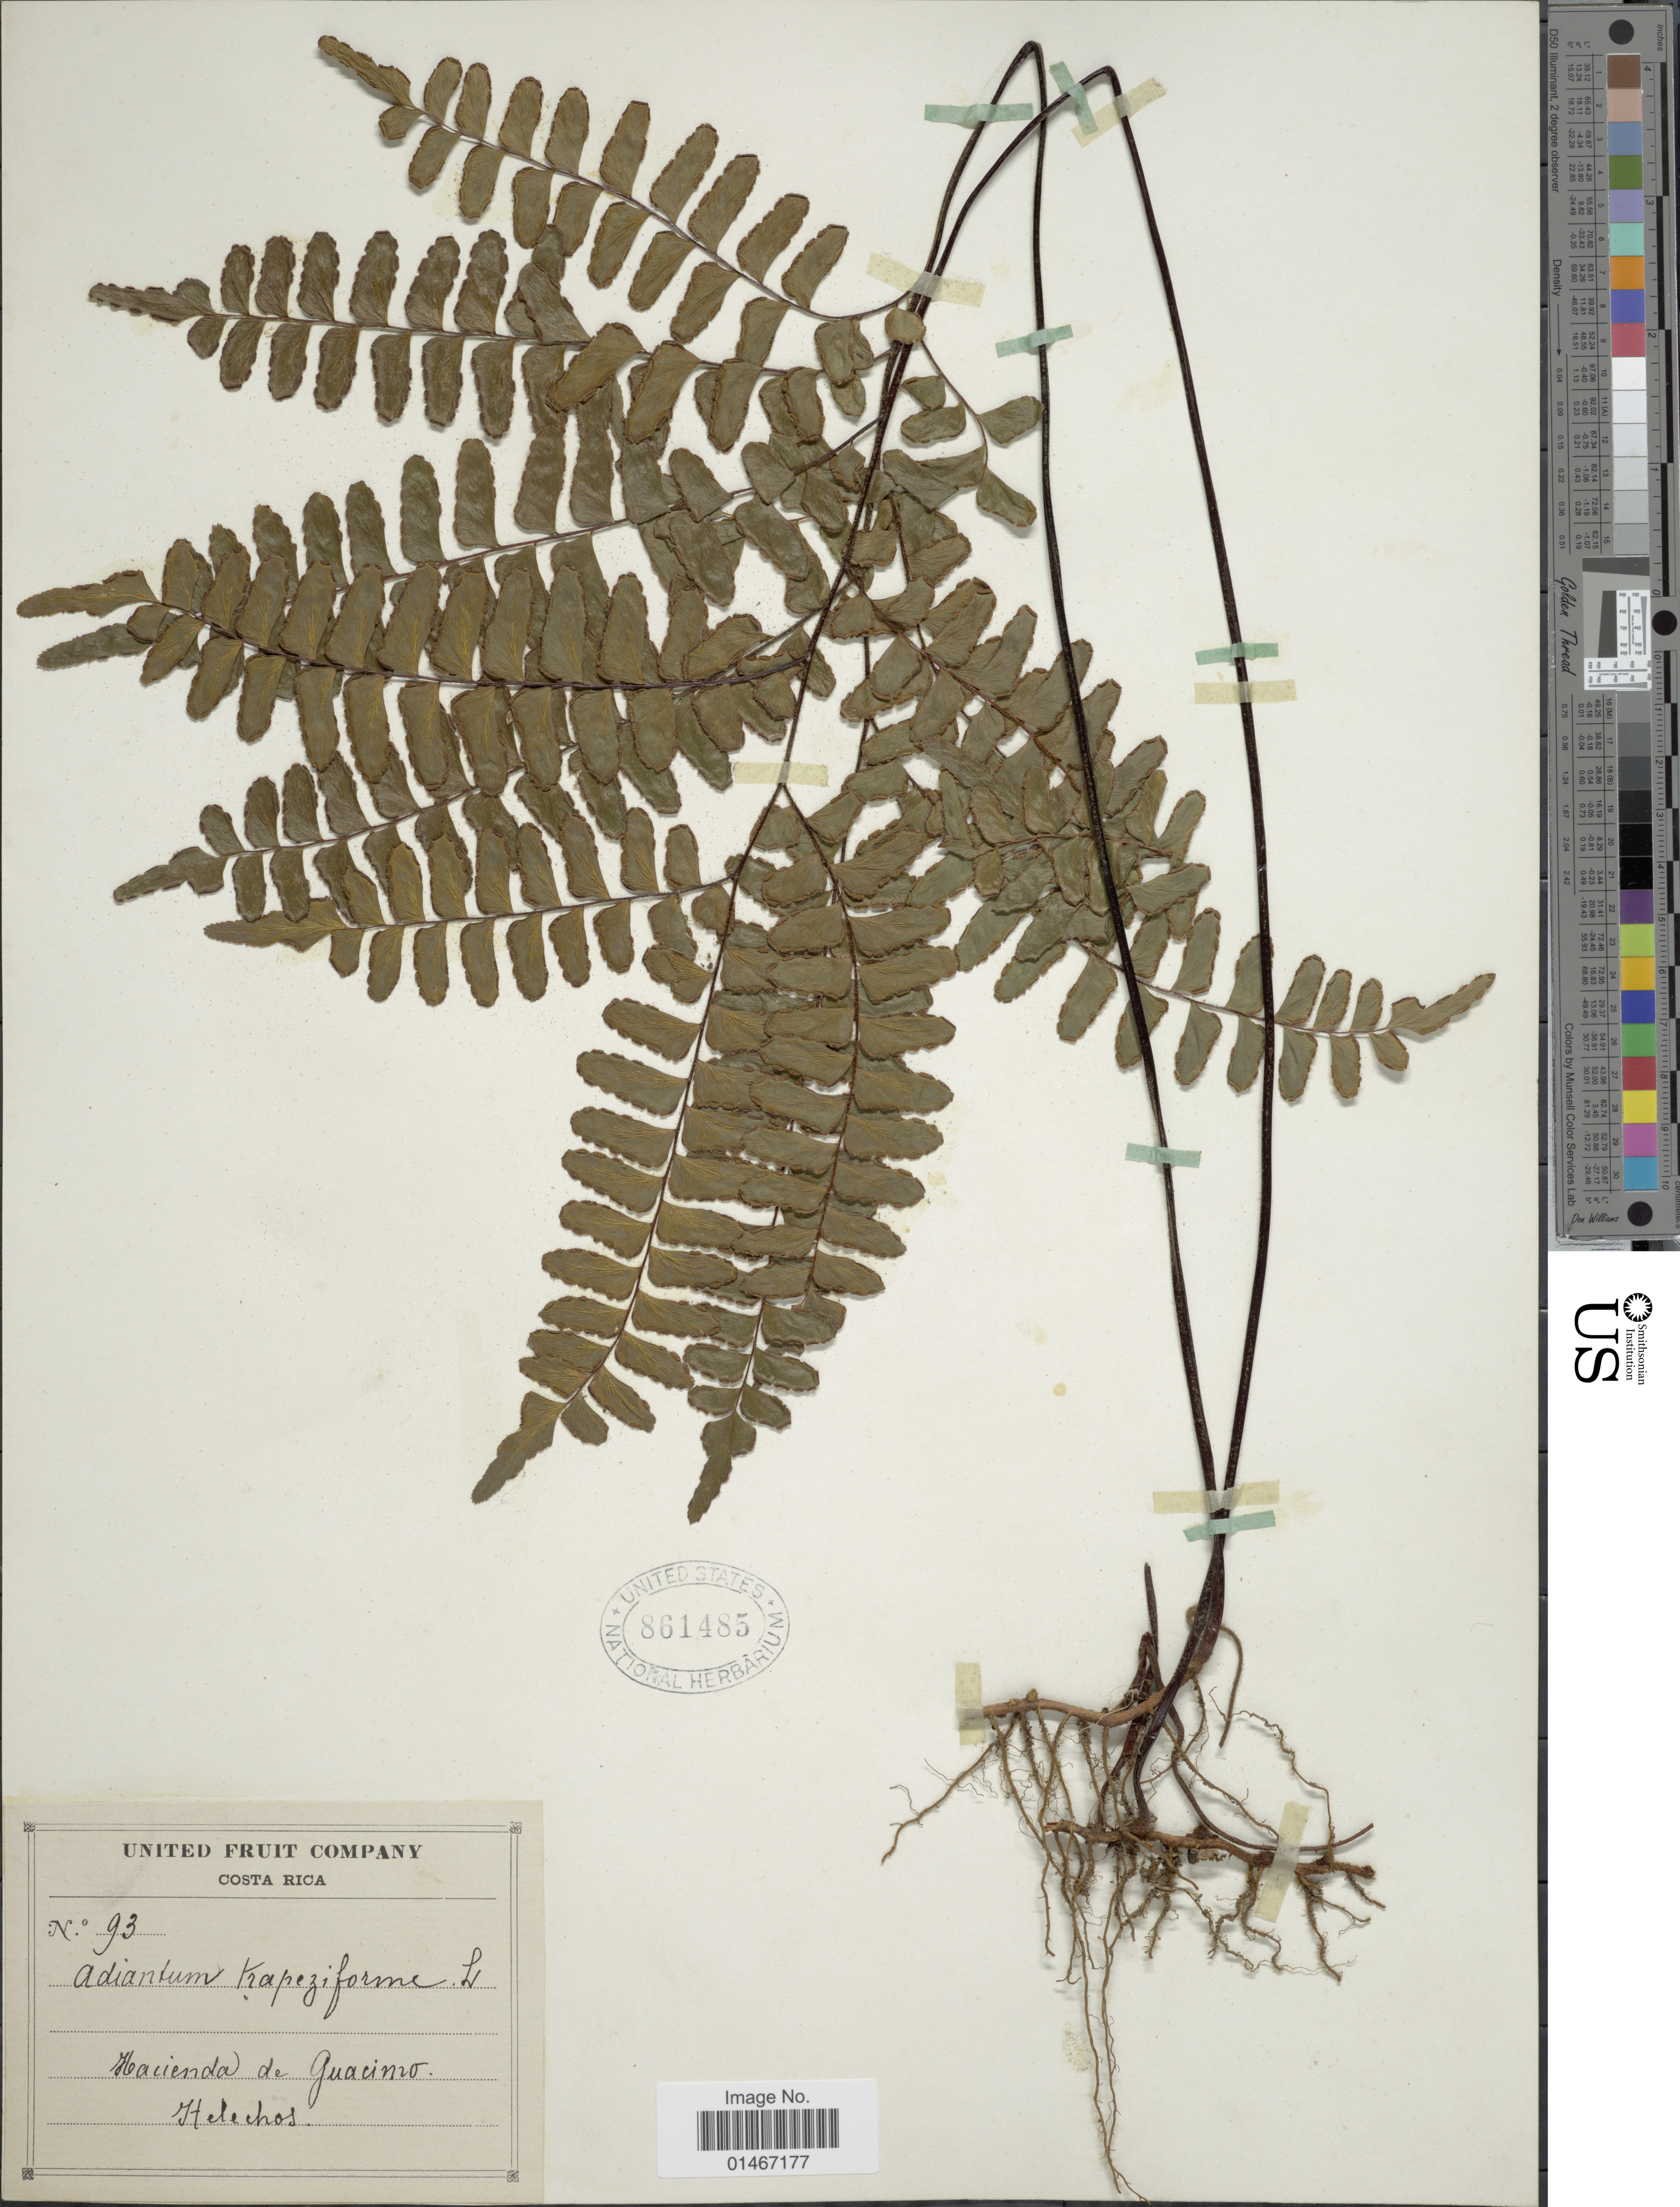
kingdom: Plantae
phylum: Tracheophyta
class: Polypodiopsida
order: Polypodiales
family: Pteridaceae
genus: Adiantum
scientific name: Adiantum latifolium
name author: Lam.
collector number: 93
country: Costa Rica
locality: Hacienda de Guacimo. Helechos.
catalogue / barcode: US 861485